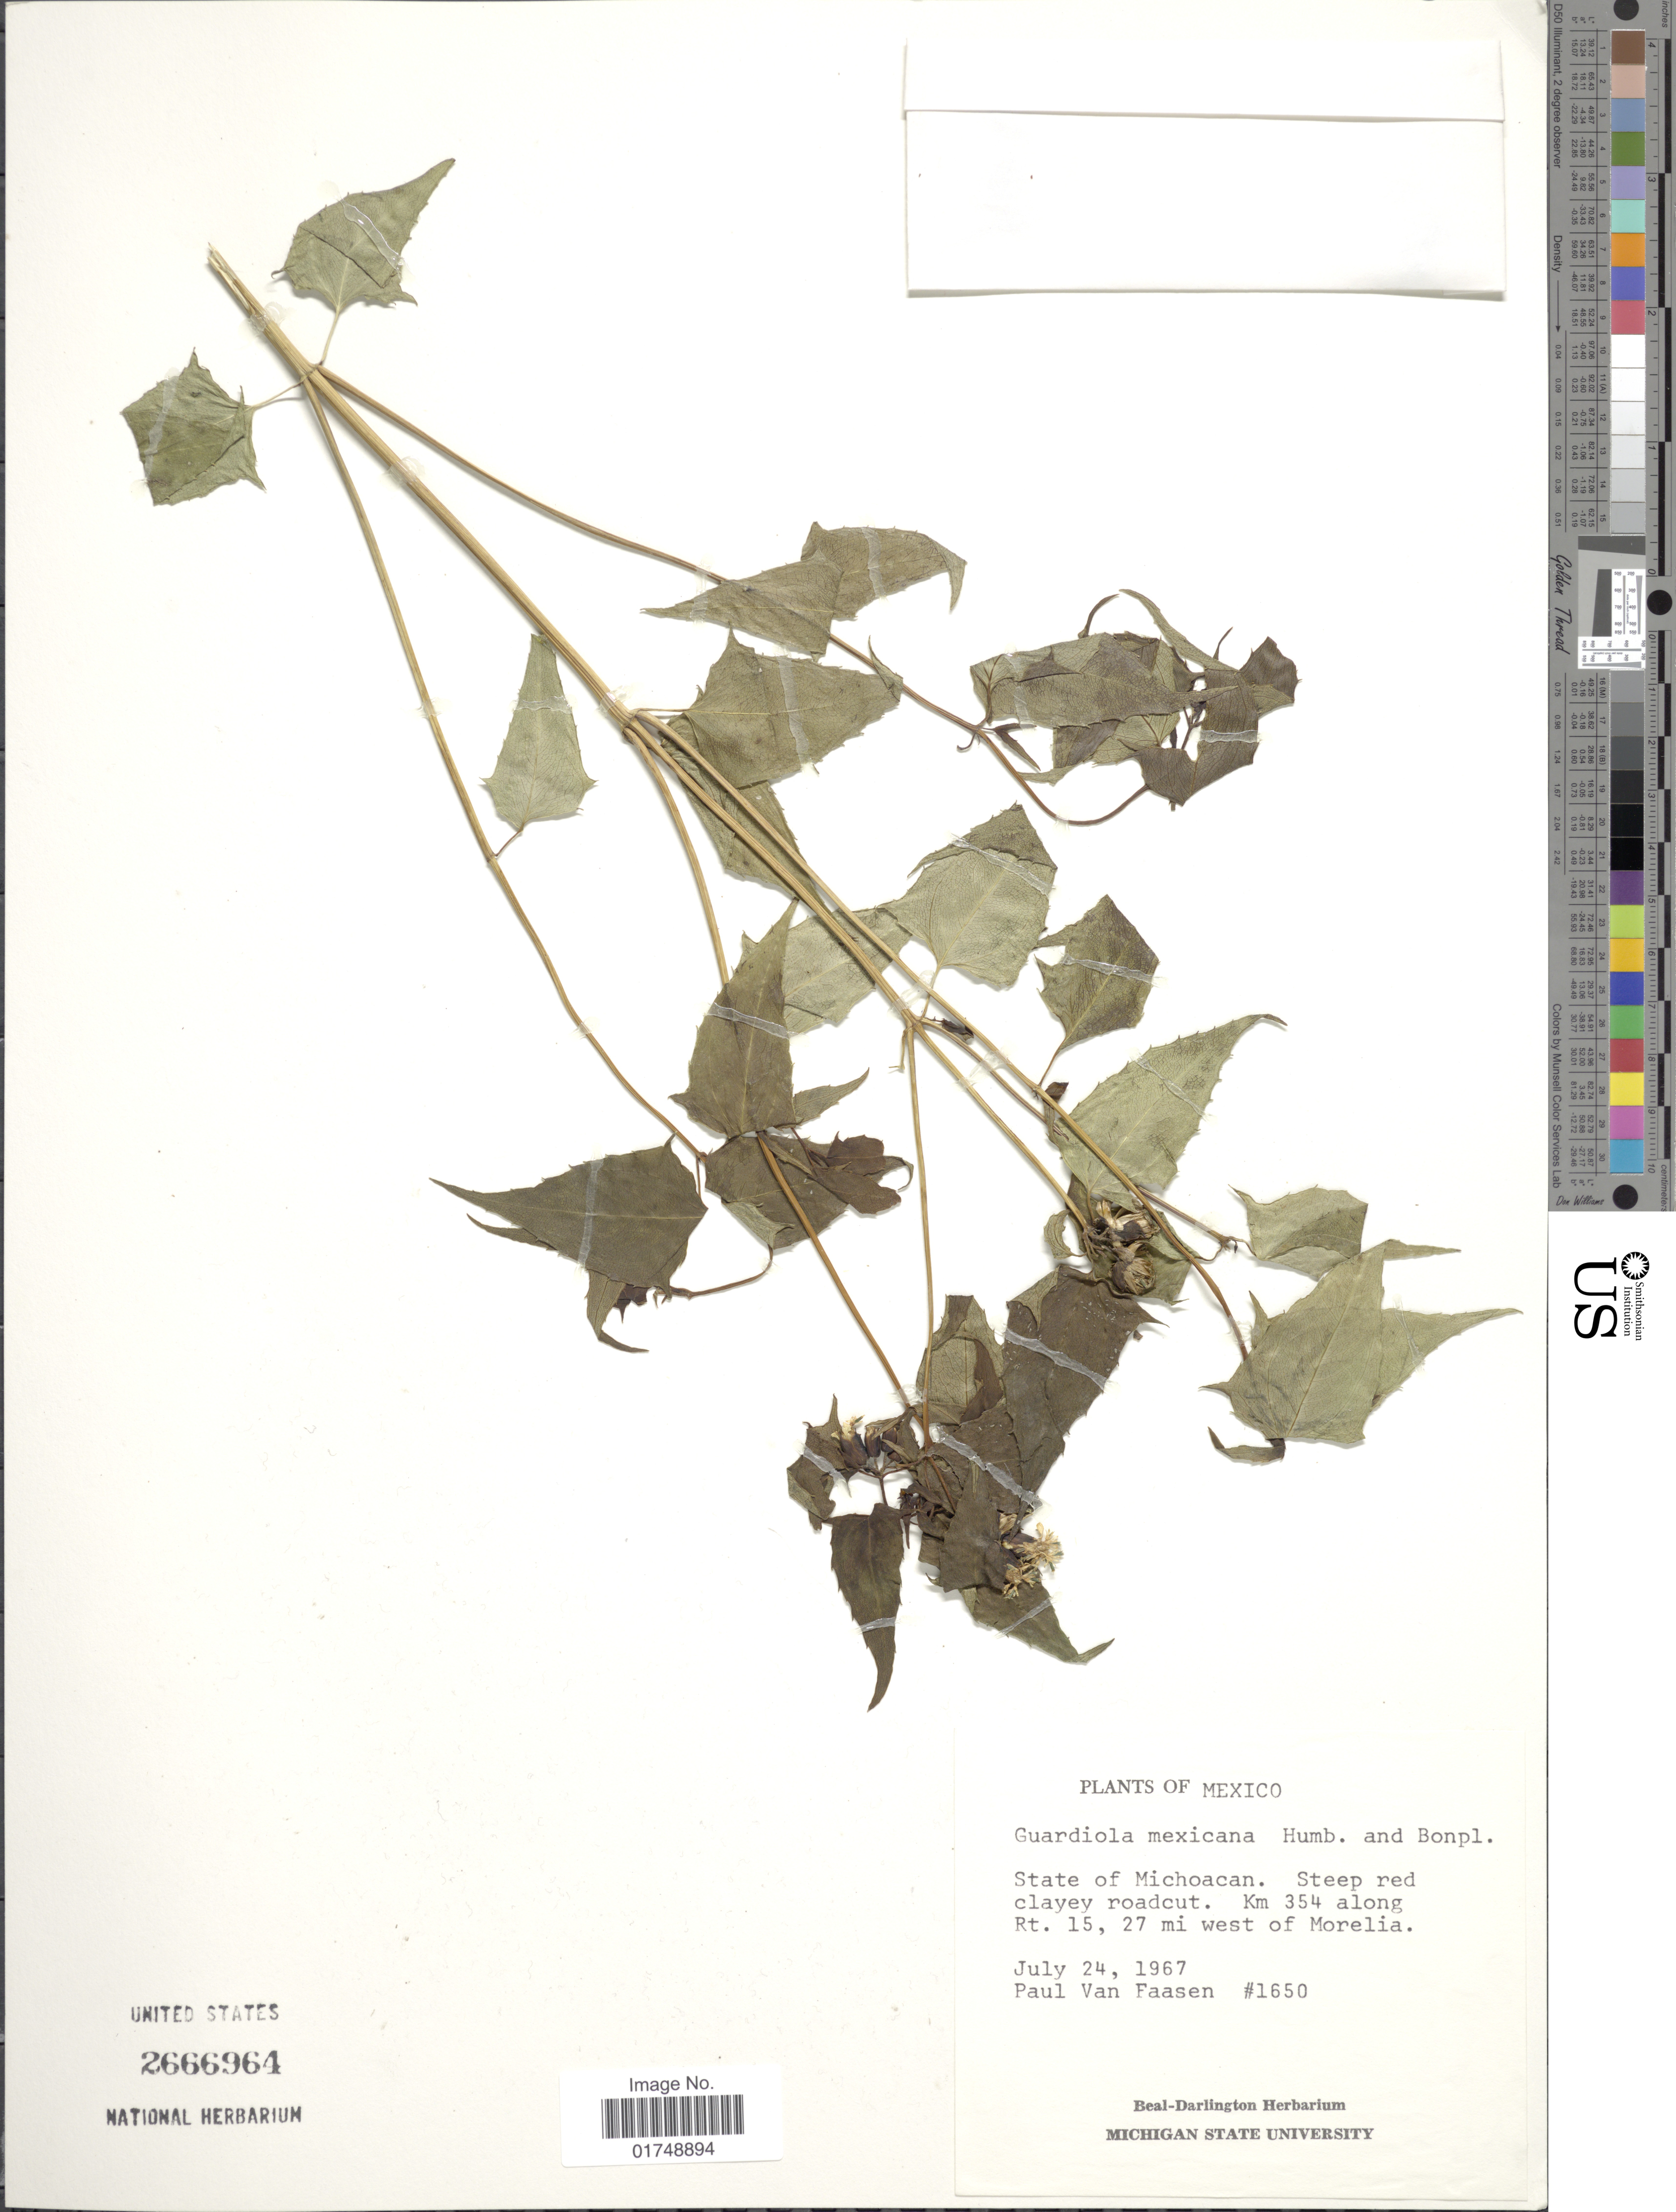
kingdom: Plantae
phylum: Tracheophyta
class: Magnoliopsida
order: Asterales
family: Asteraceae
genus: Guardiola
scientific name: Guardiola mexicana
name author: Humb. & Bonpl.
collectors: P. Van Faasen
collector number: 1650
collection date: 1967-07-24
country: Mexico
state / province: Michoacán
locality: Km 354 along Rt. 15, 27 mi west of Morelia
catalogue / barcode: US 3666964